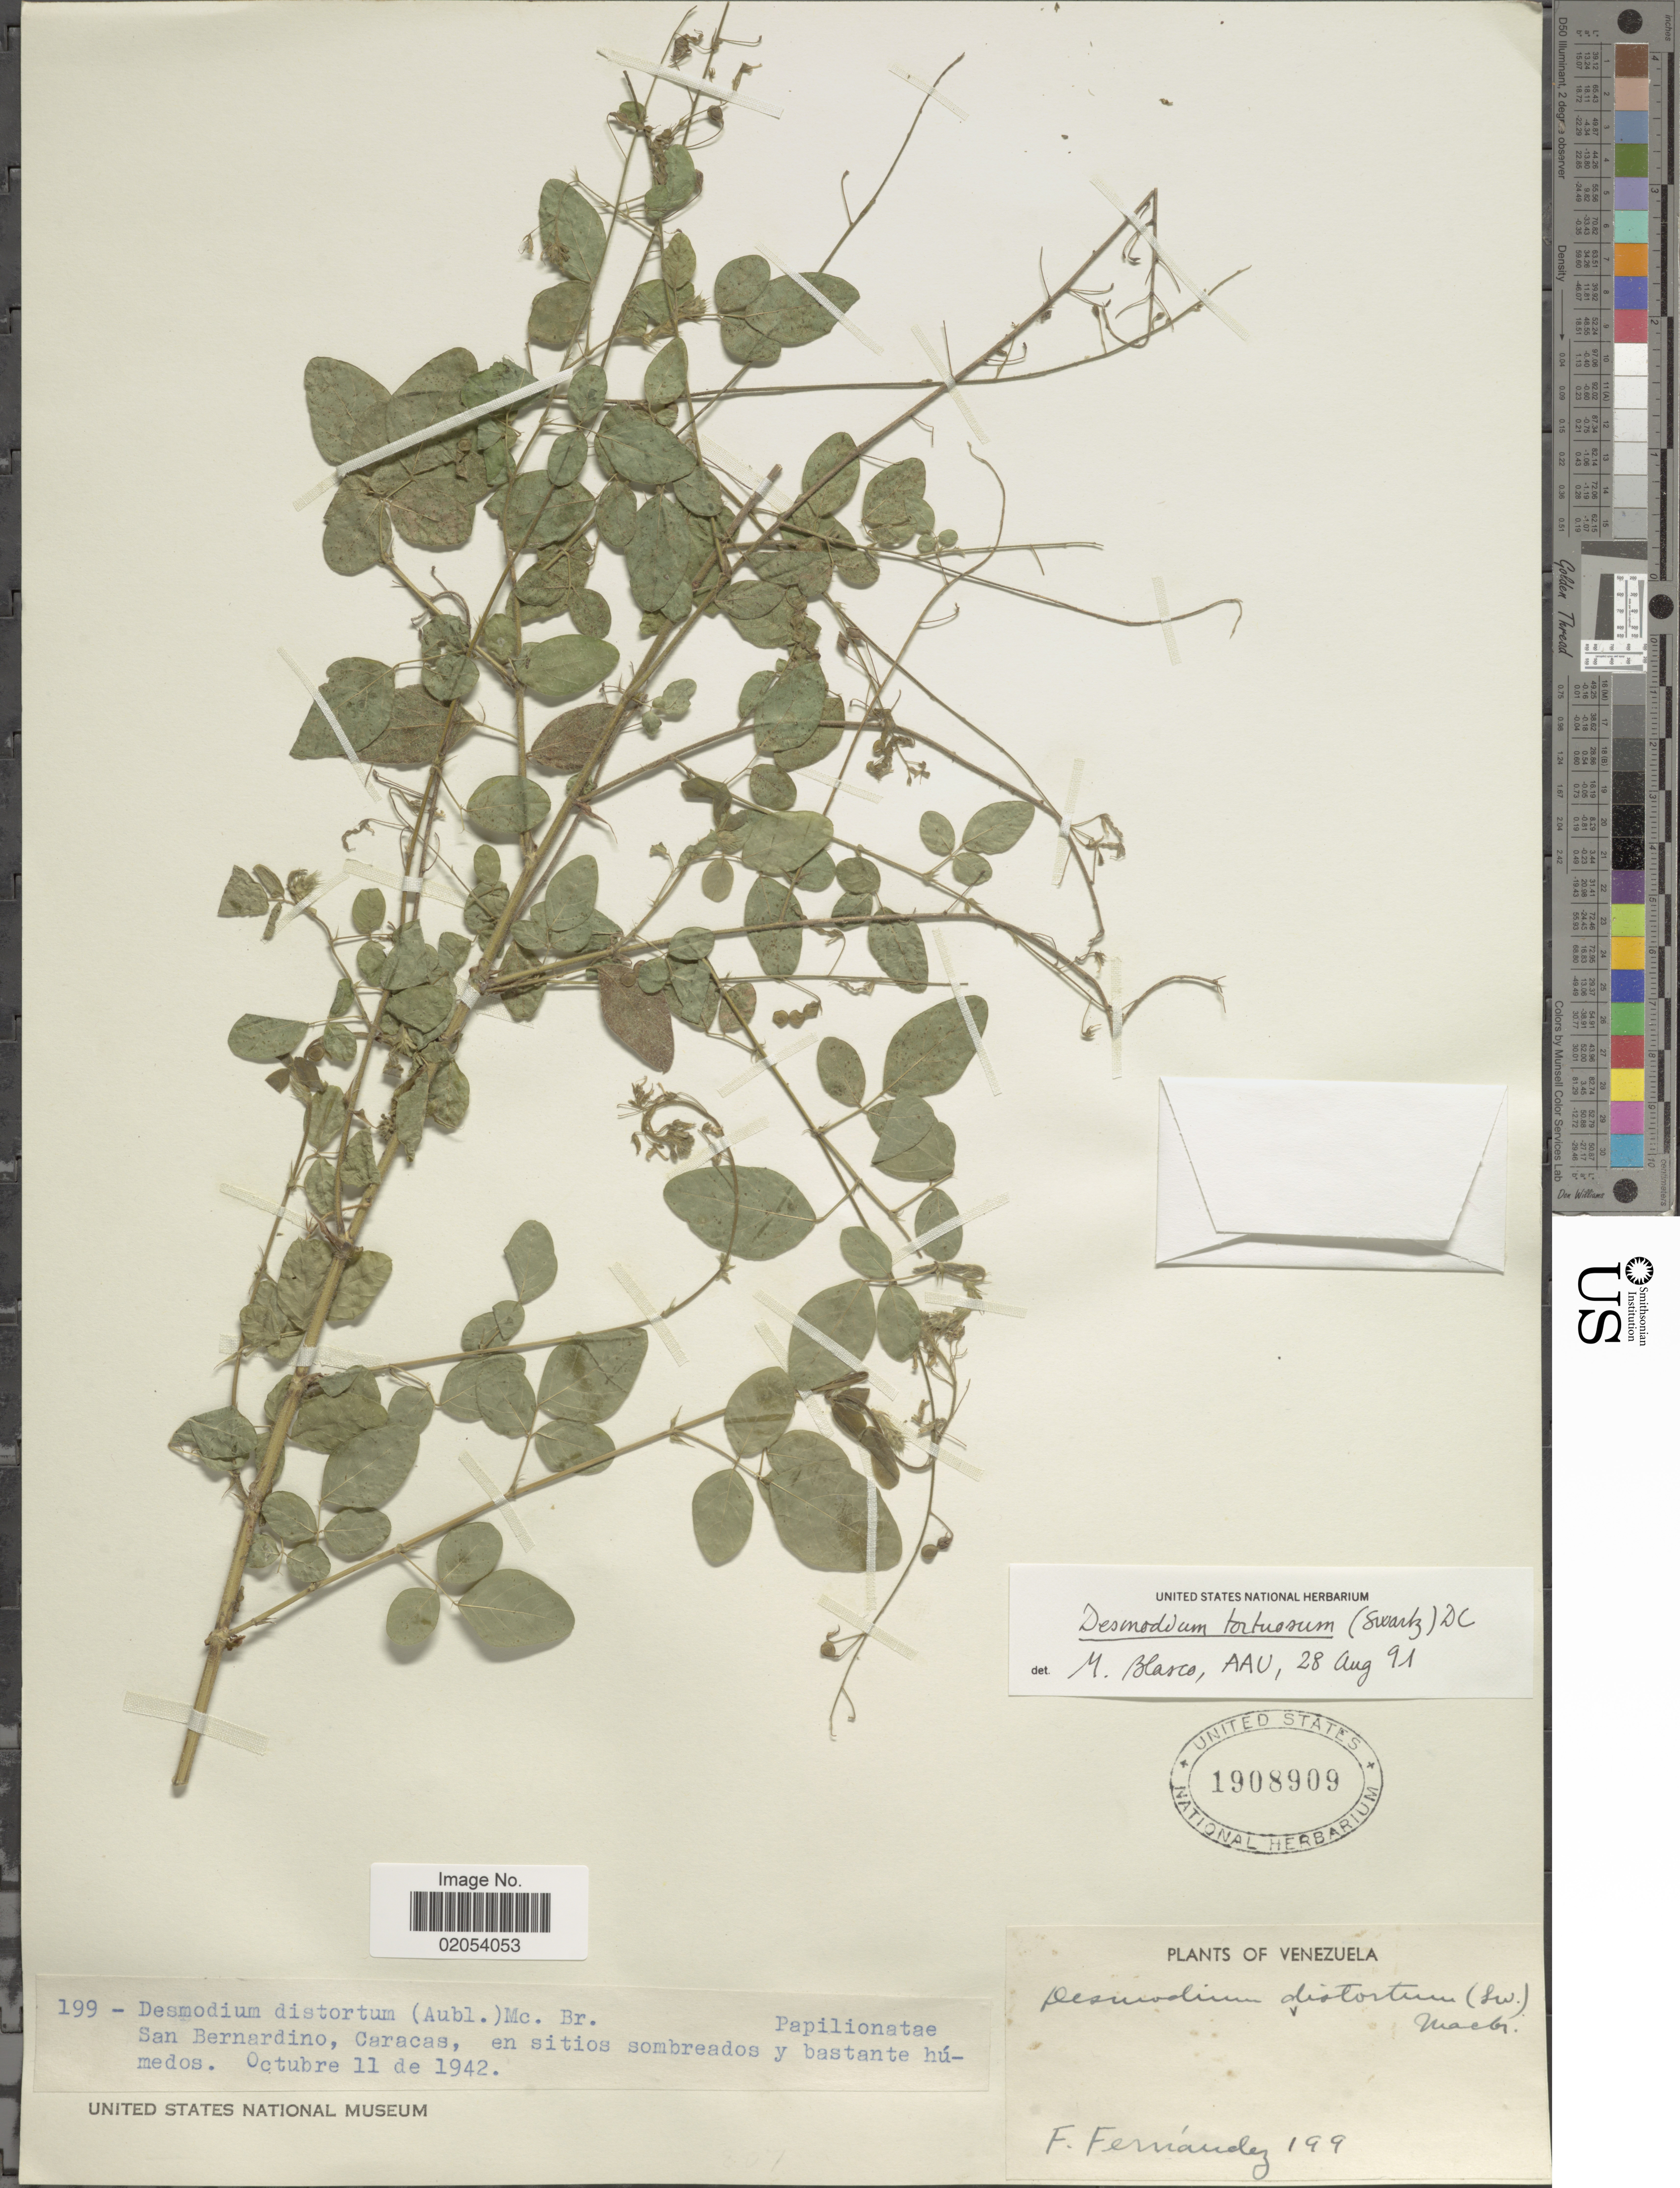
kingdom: Plantae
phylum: Tracheophyta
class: Magnoliopsida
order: Fabales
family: Fabaceae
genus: Desmodium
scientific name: Desmodium tortuosum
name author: (Sw.) DC.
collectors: F. Fernández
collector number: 199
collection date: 1942-10-11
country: Venezuela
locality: San Bernardino, Caracas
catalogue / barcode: US 1908909